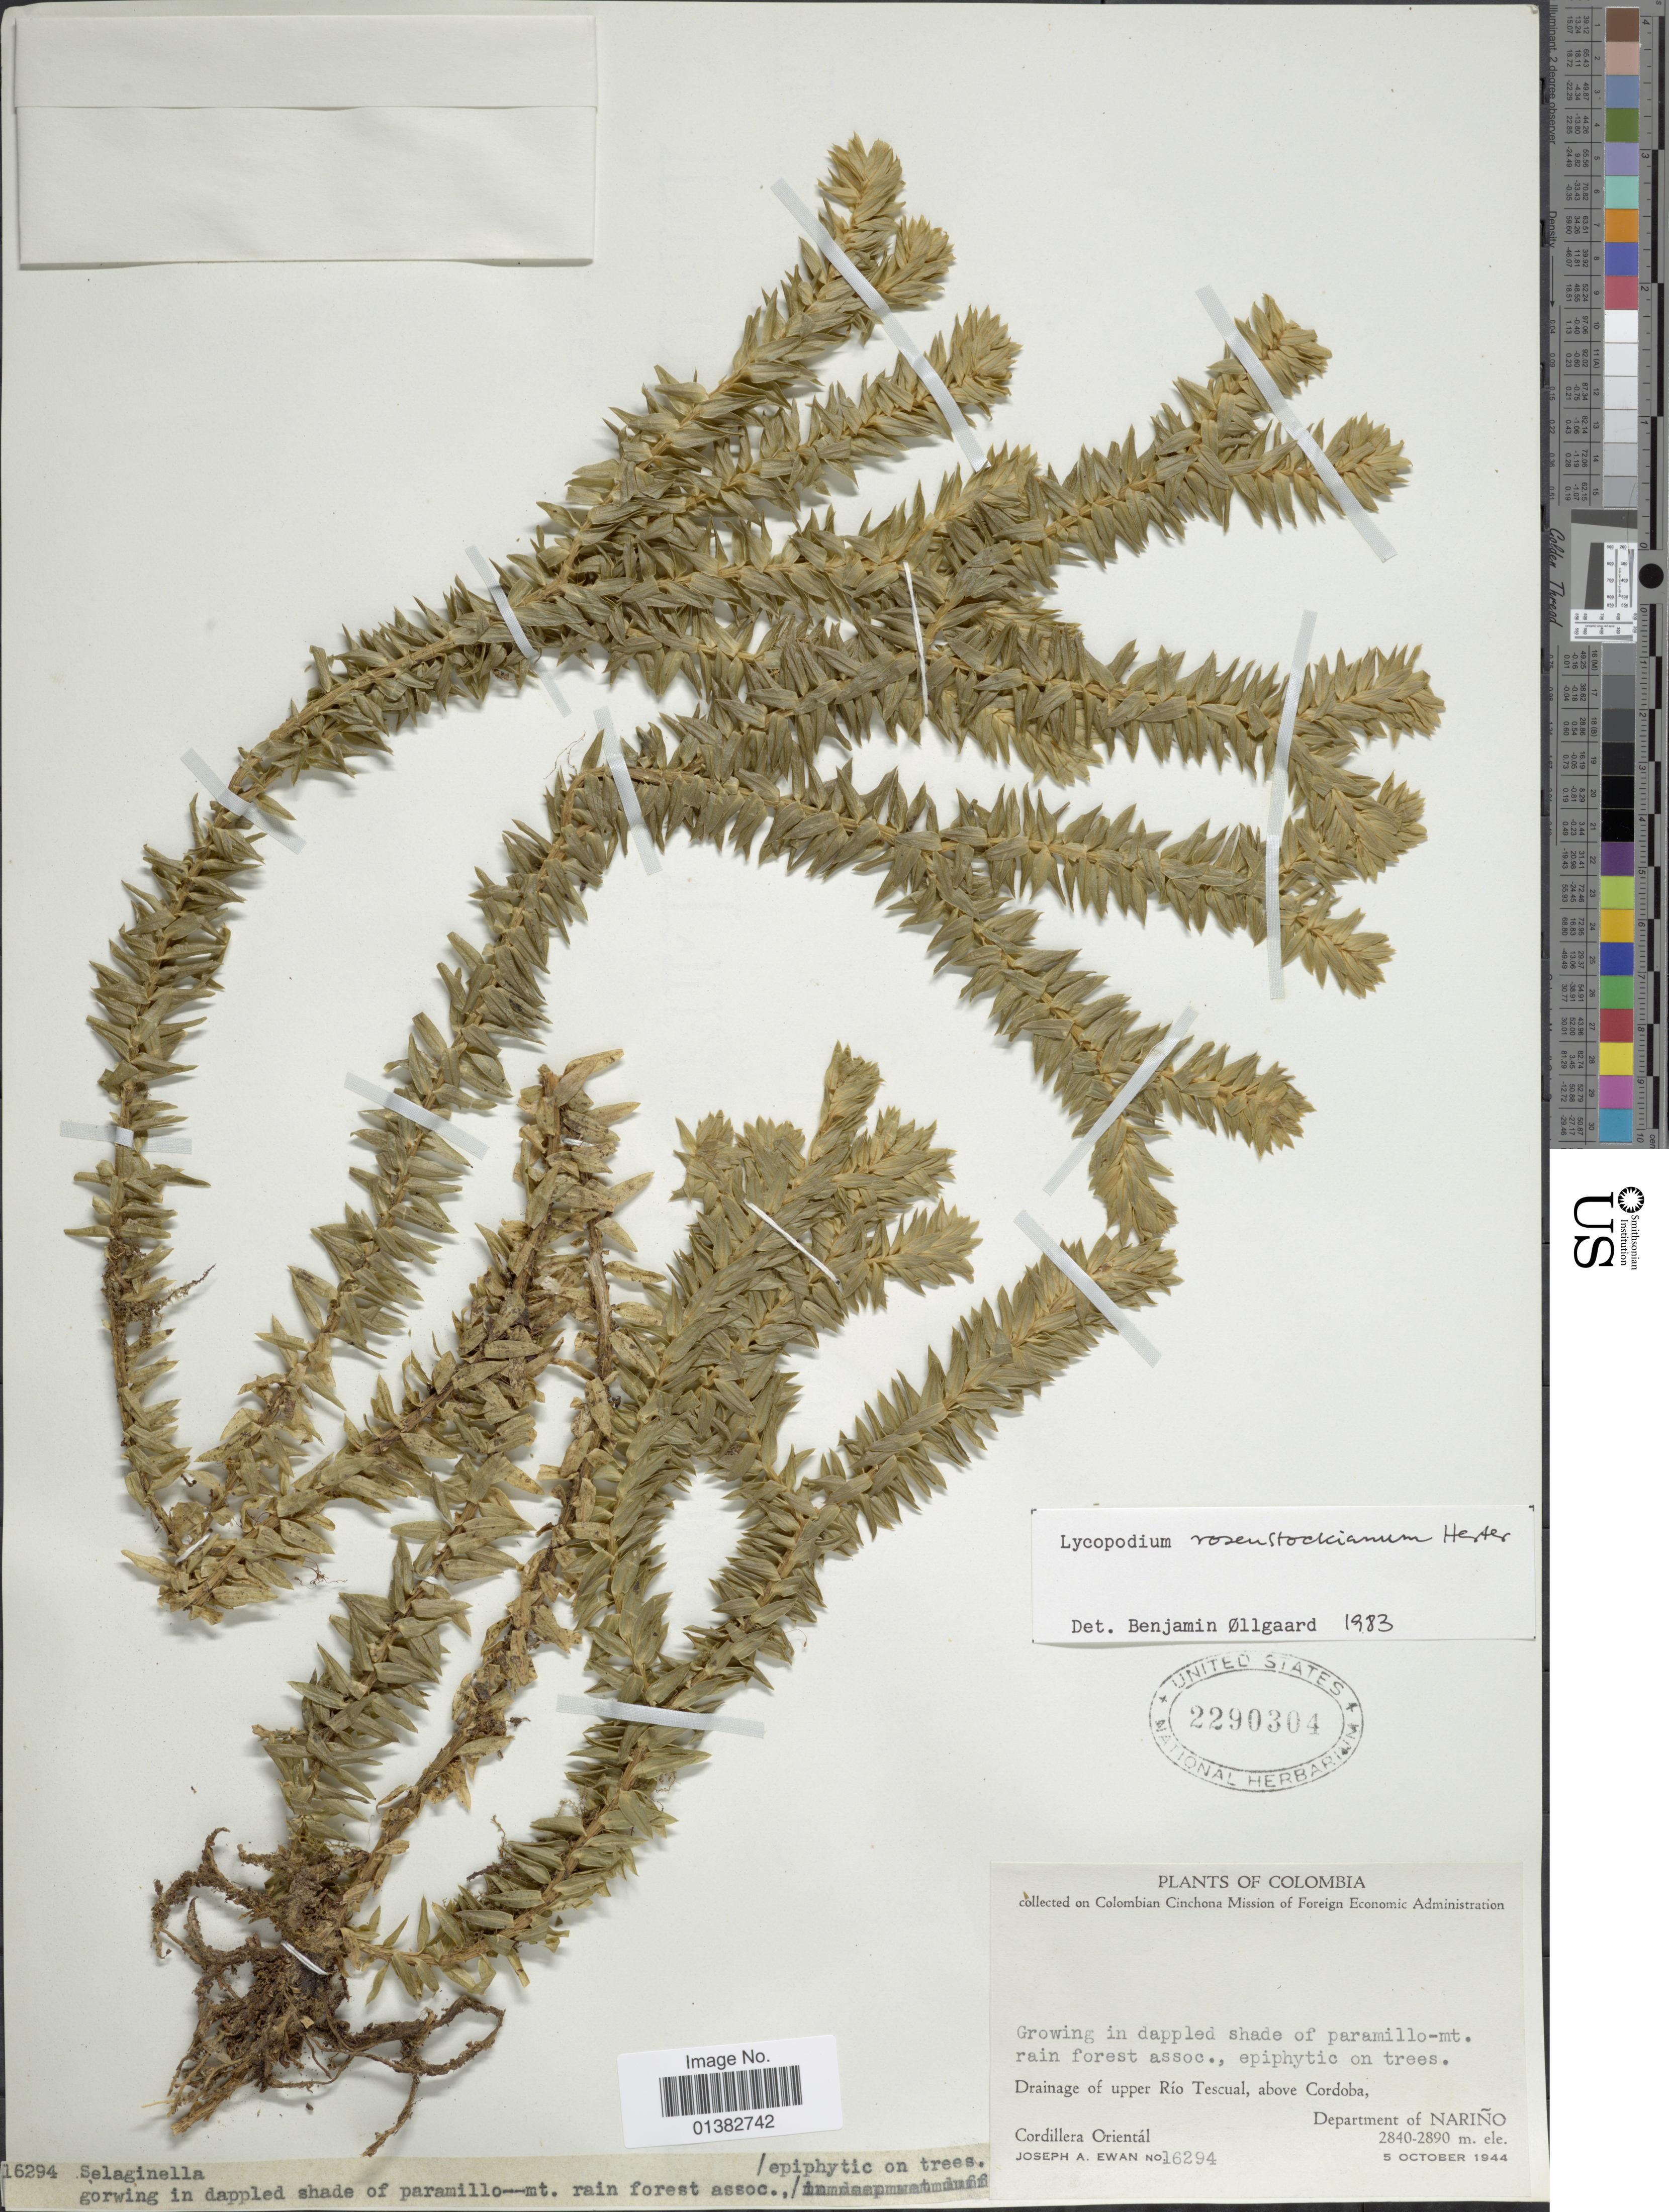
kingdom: Plantae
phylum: Tracheophyta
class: Lycopodiopsida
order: Lycopodiales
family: Lycopodiaceae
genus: Phlegmariurus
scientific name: Phlegmariurus rosenstockianus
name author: (Herter) B. Øllg.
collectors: J. A. Ewan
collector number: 16294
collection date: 1944-10-05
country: Colombia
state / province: Nariño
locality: Drainage of upper Río Tescual, above Cordoba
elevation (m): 2840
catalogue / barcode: US 2290304